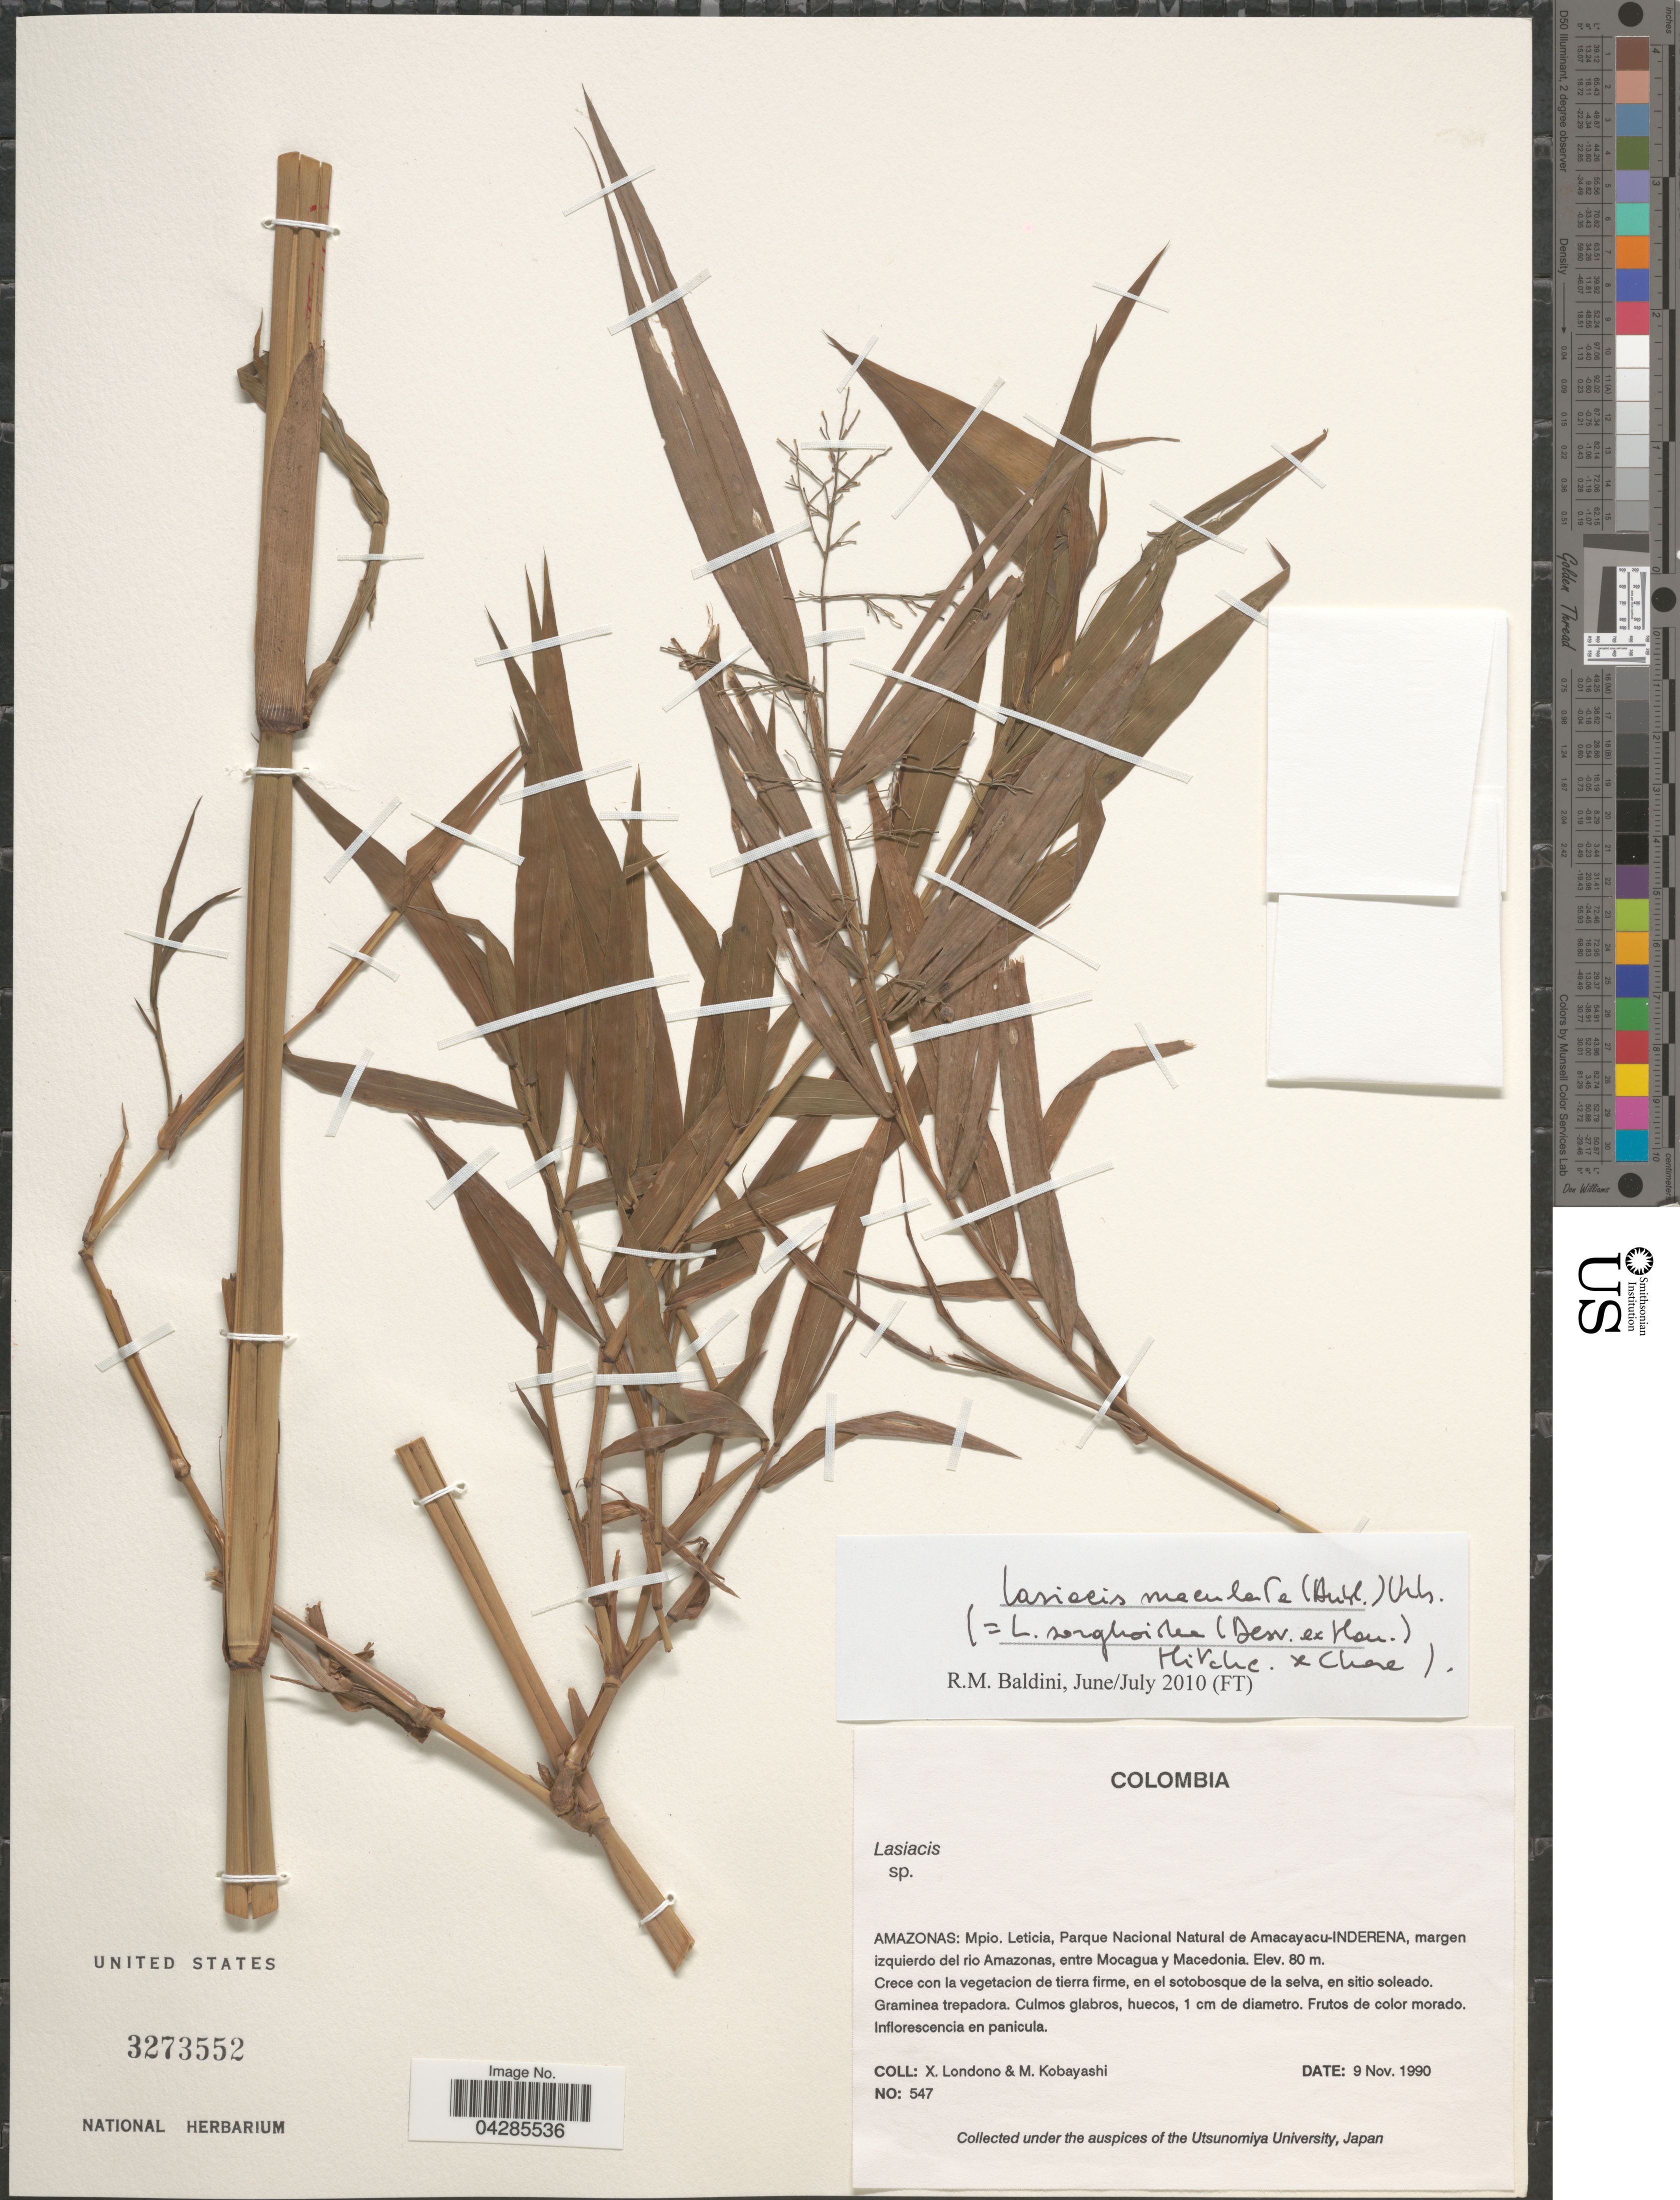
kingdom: Plantae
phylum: Tracheophyta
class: Liliopsida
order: Poales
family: Poaceae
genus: Lasiacis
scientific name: Lasiacis sorghoidea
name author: (Desv. ex Ham.) Hitchc. & Chase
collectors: X. Londoño & M. Kobayashi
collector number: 547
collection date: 1990-11-09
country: Colombia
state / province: Amazônas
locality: Mpio. Leticia, Parque Nacional Natural de Amacayacu-INDERENA, margen izquierdo del rio Amazonas, entre Mocagua y Macedonia.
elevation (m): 80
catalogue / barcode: US 3273552